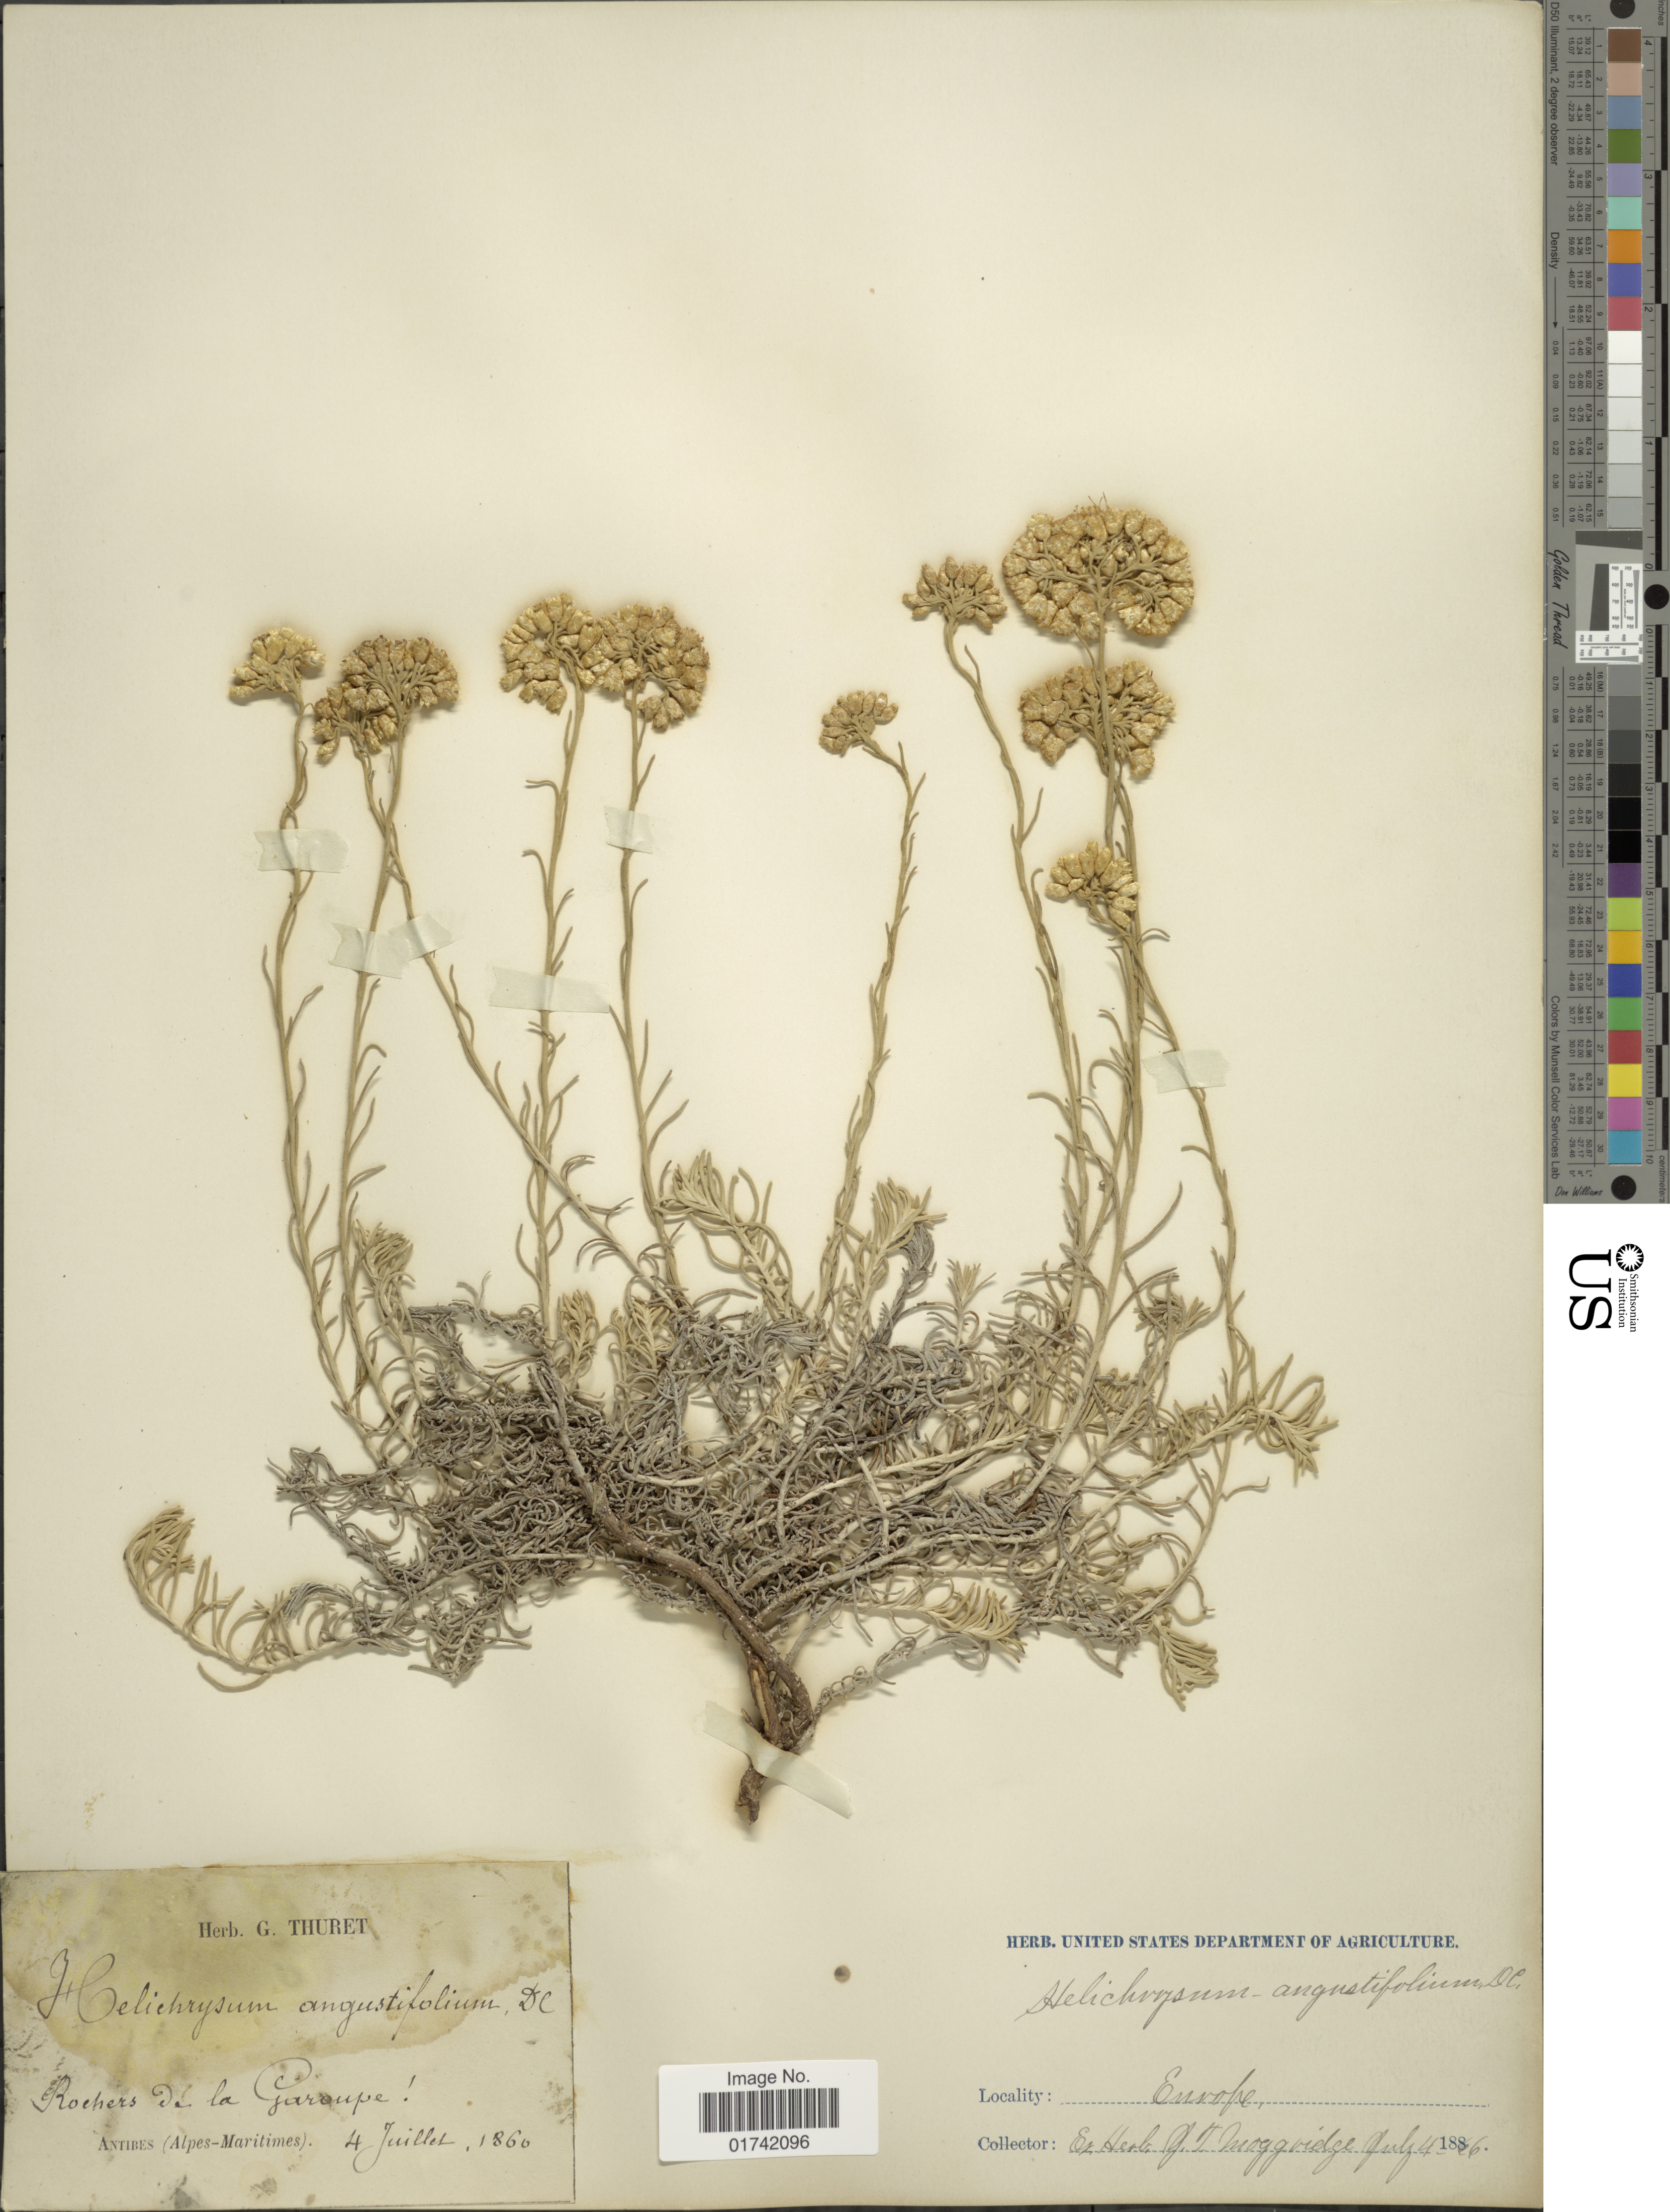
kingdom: Plantae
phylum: Tracheophyta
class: Magnoliopsida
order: Asterales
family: Asteraceae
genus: Helichrysum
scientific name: Helichrysum angustifolium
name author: (Lam.) DC.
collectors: ex herb. J.T. Moggridge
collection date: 1860-07-04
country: France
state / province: Provence-Alpes-Côte d'Azur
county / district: Alpes-Maritimes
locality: Rochers de la Garoupe, Europe, Antibes (Alpes-Maritimes)